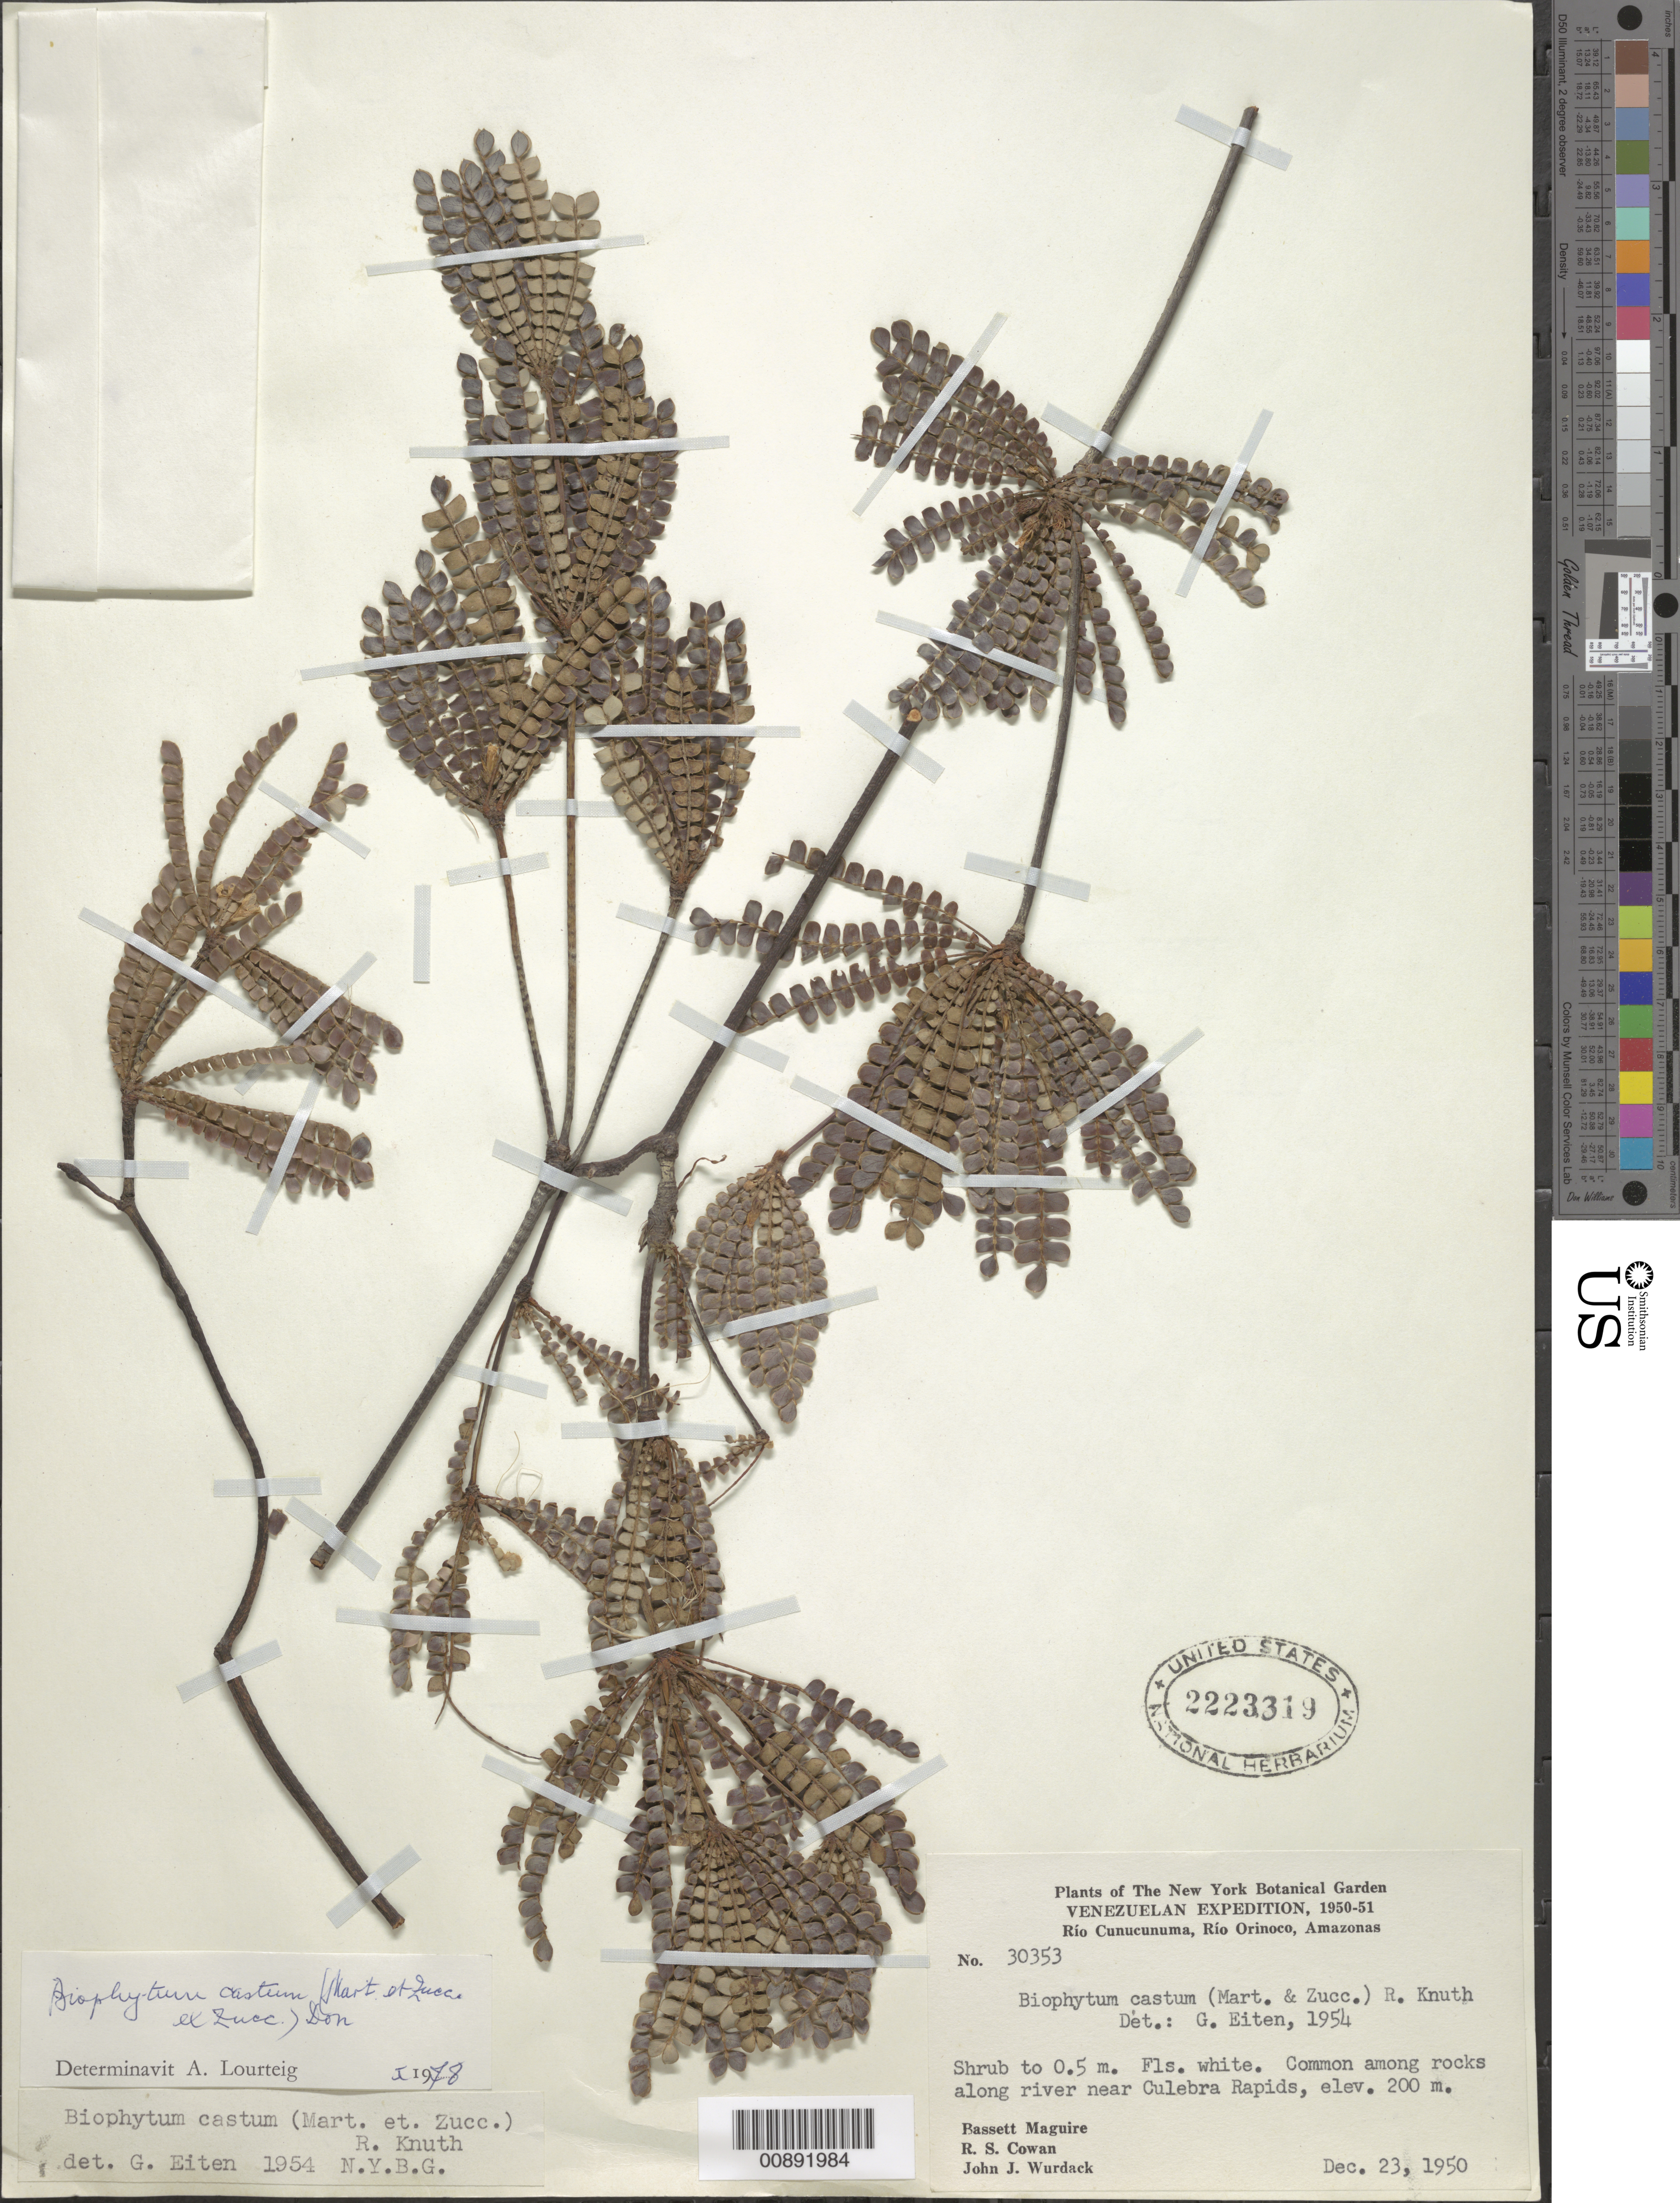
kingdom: Plantae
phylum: Tracheophyta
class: Magnoliopsida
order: Oxalidales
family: Oxalidaceae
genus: Biophytum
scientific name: Biophytum castum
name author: (Mart. & Zucc. ex Zucc.) Knuth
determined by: Lourteig, A.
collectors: B. Maguire, R. S. Cowan & J. J. Wurdack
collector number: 30353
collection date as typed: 23-Dec-50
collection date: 1950-12-23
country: Venezuela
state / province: Amazonas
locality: Río Cunucunuma, near Culebra Rapids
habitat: Rocks along river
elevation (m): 200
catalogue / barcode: US 2223319